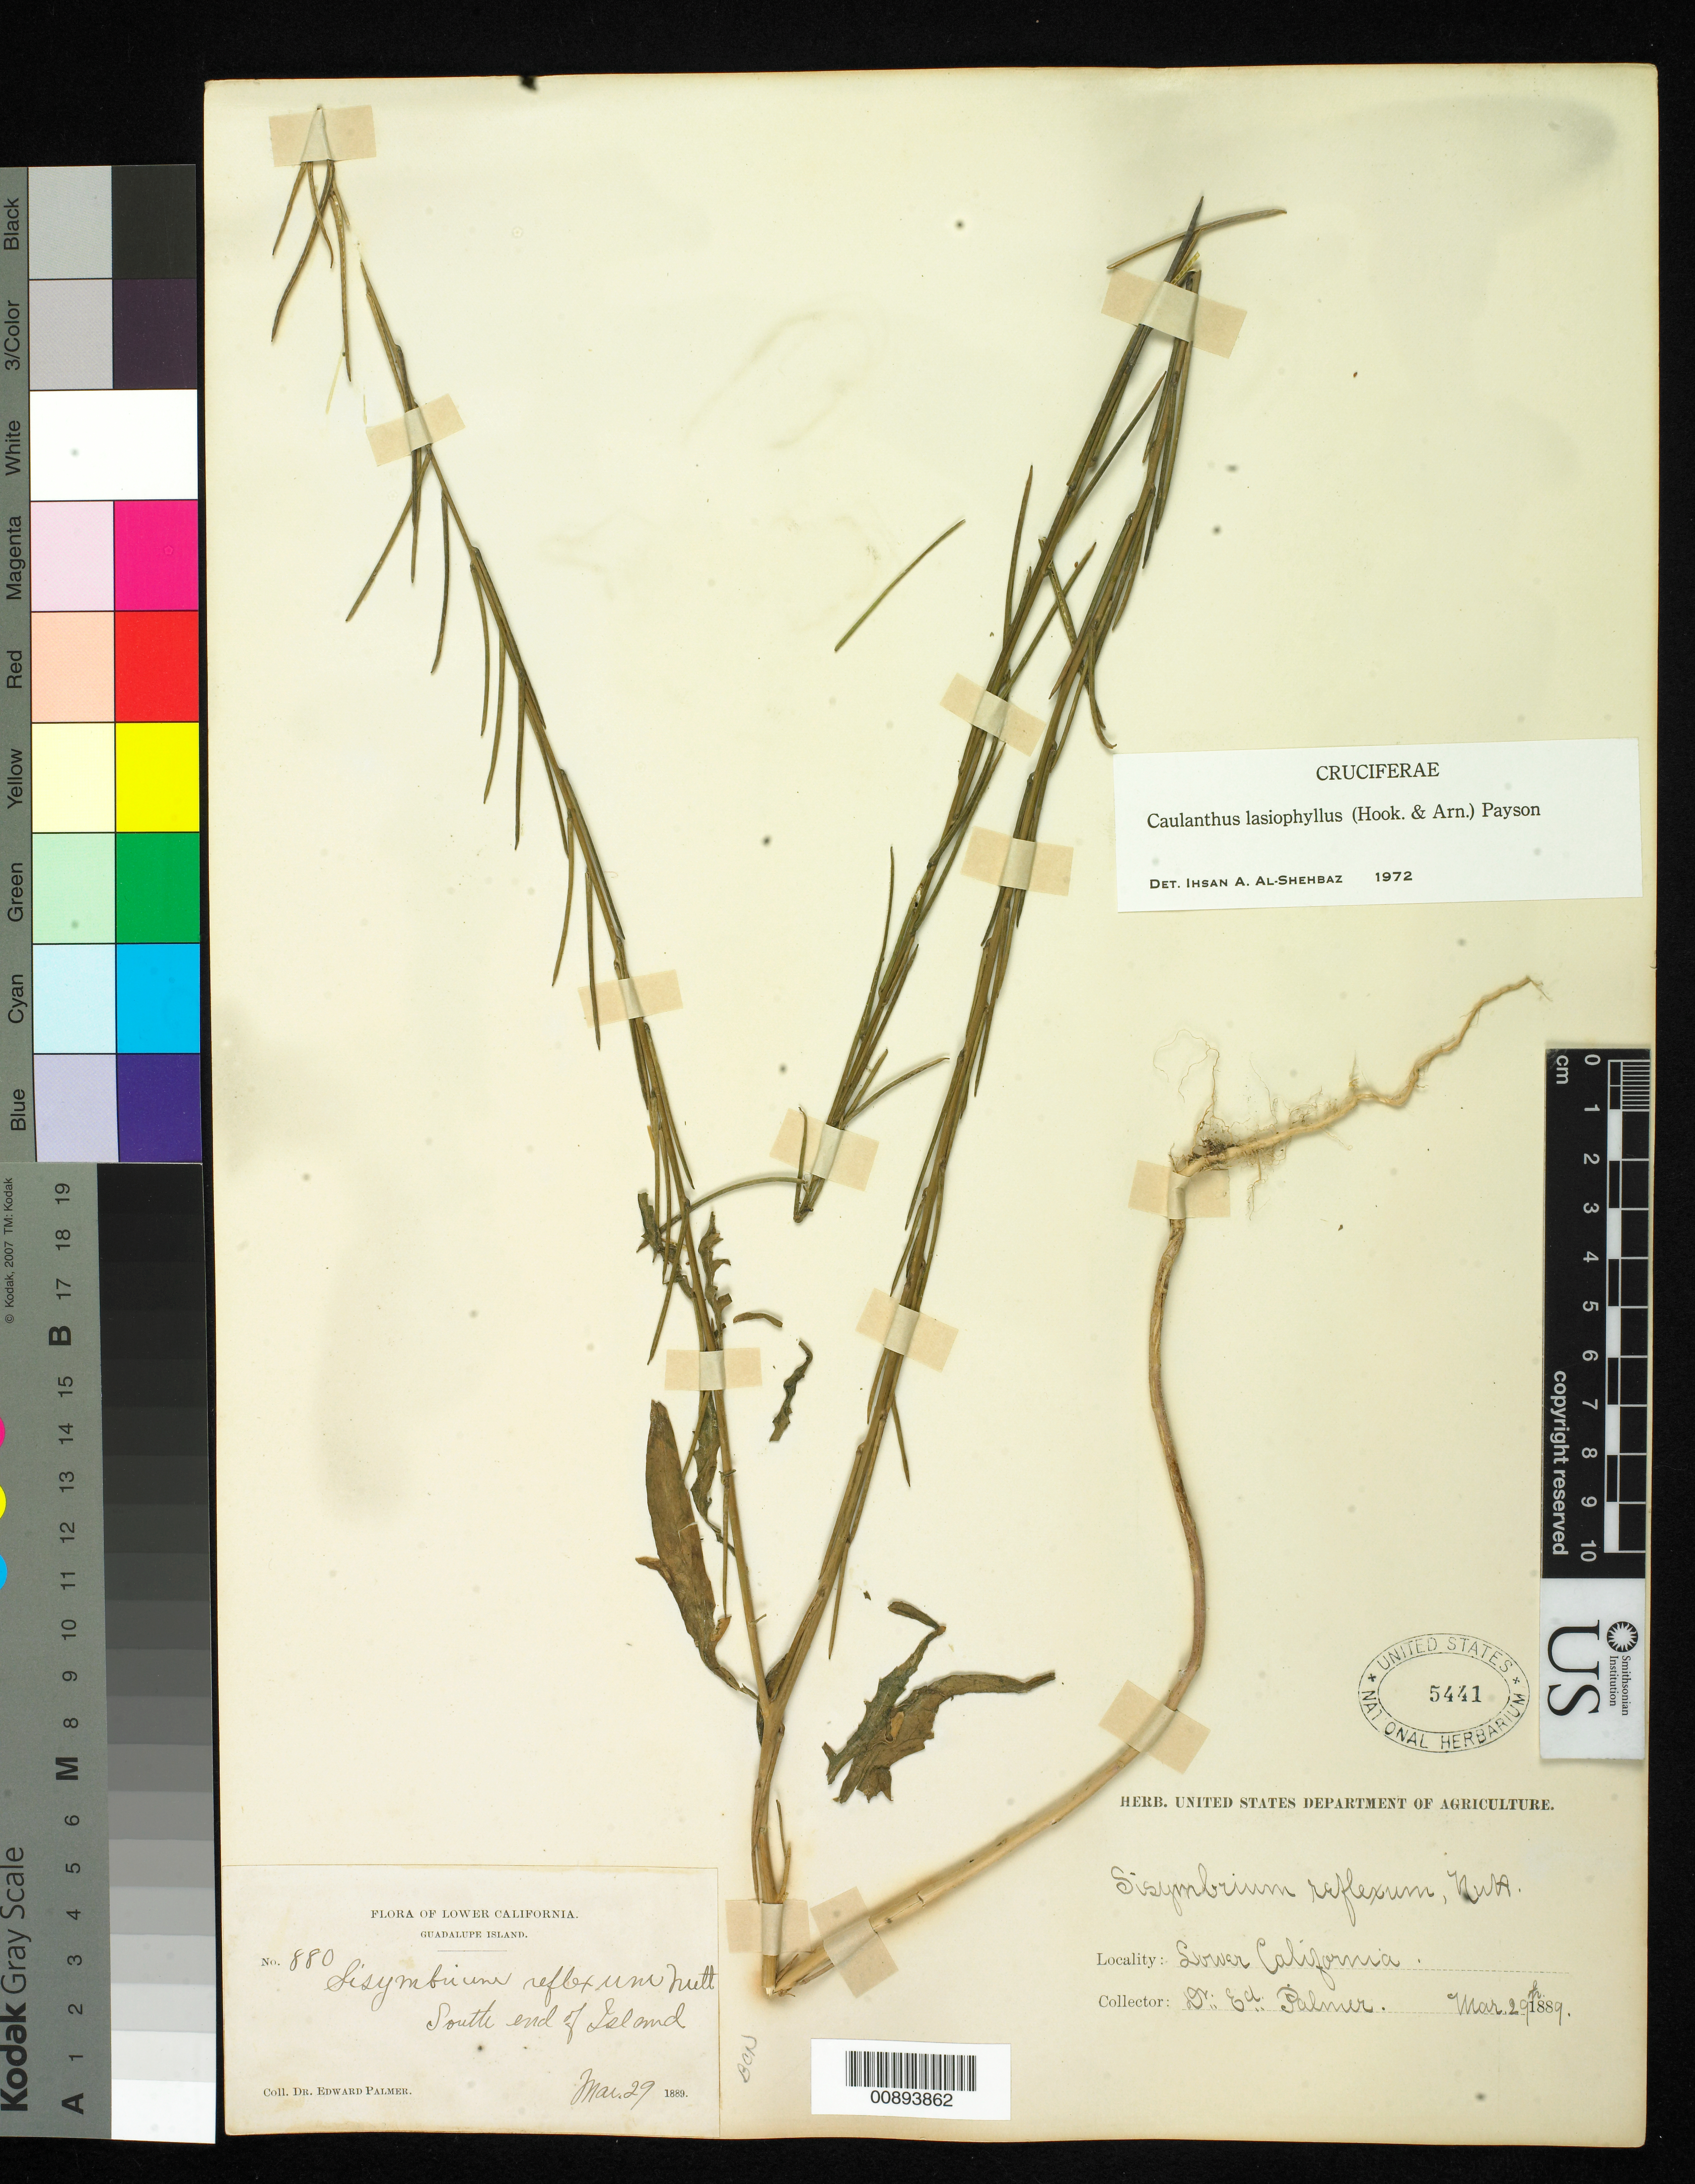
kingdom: Plantae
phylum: Tracheophyta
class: Magnoliopsida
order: Brassicales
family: Brassicaceae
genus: Caulanthus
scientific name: Caulanthus lasiophyllus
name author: (Hook. & Arn.) Payson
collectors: E. Palmer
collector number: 880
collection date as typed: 29 Mar 1889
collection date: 1889-03-29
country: Mexico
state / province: Baja California Norte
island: Guadalupe I.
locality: Guadalupe Island, Baja California. South end of Island.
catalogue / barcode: US 5451